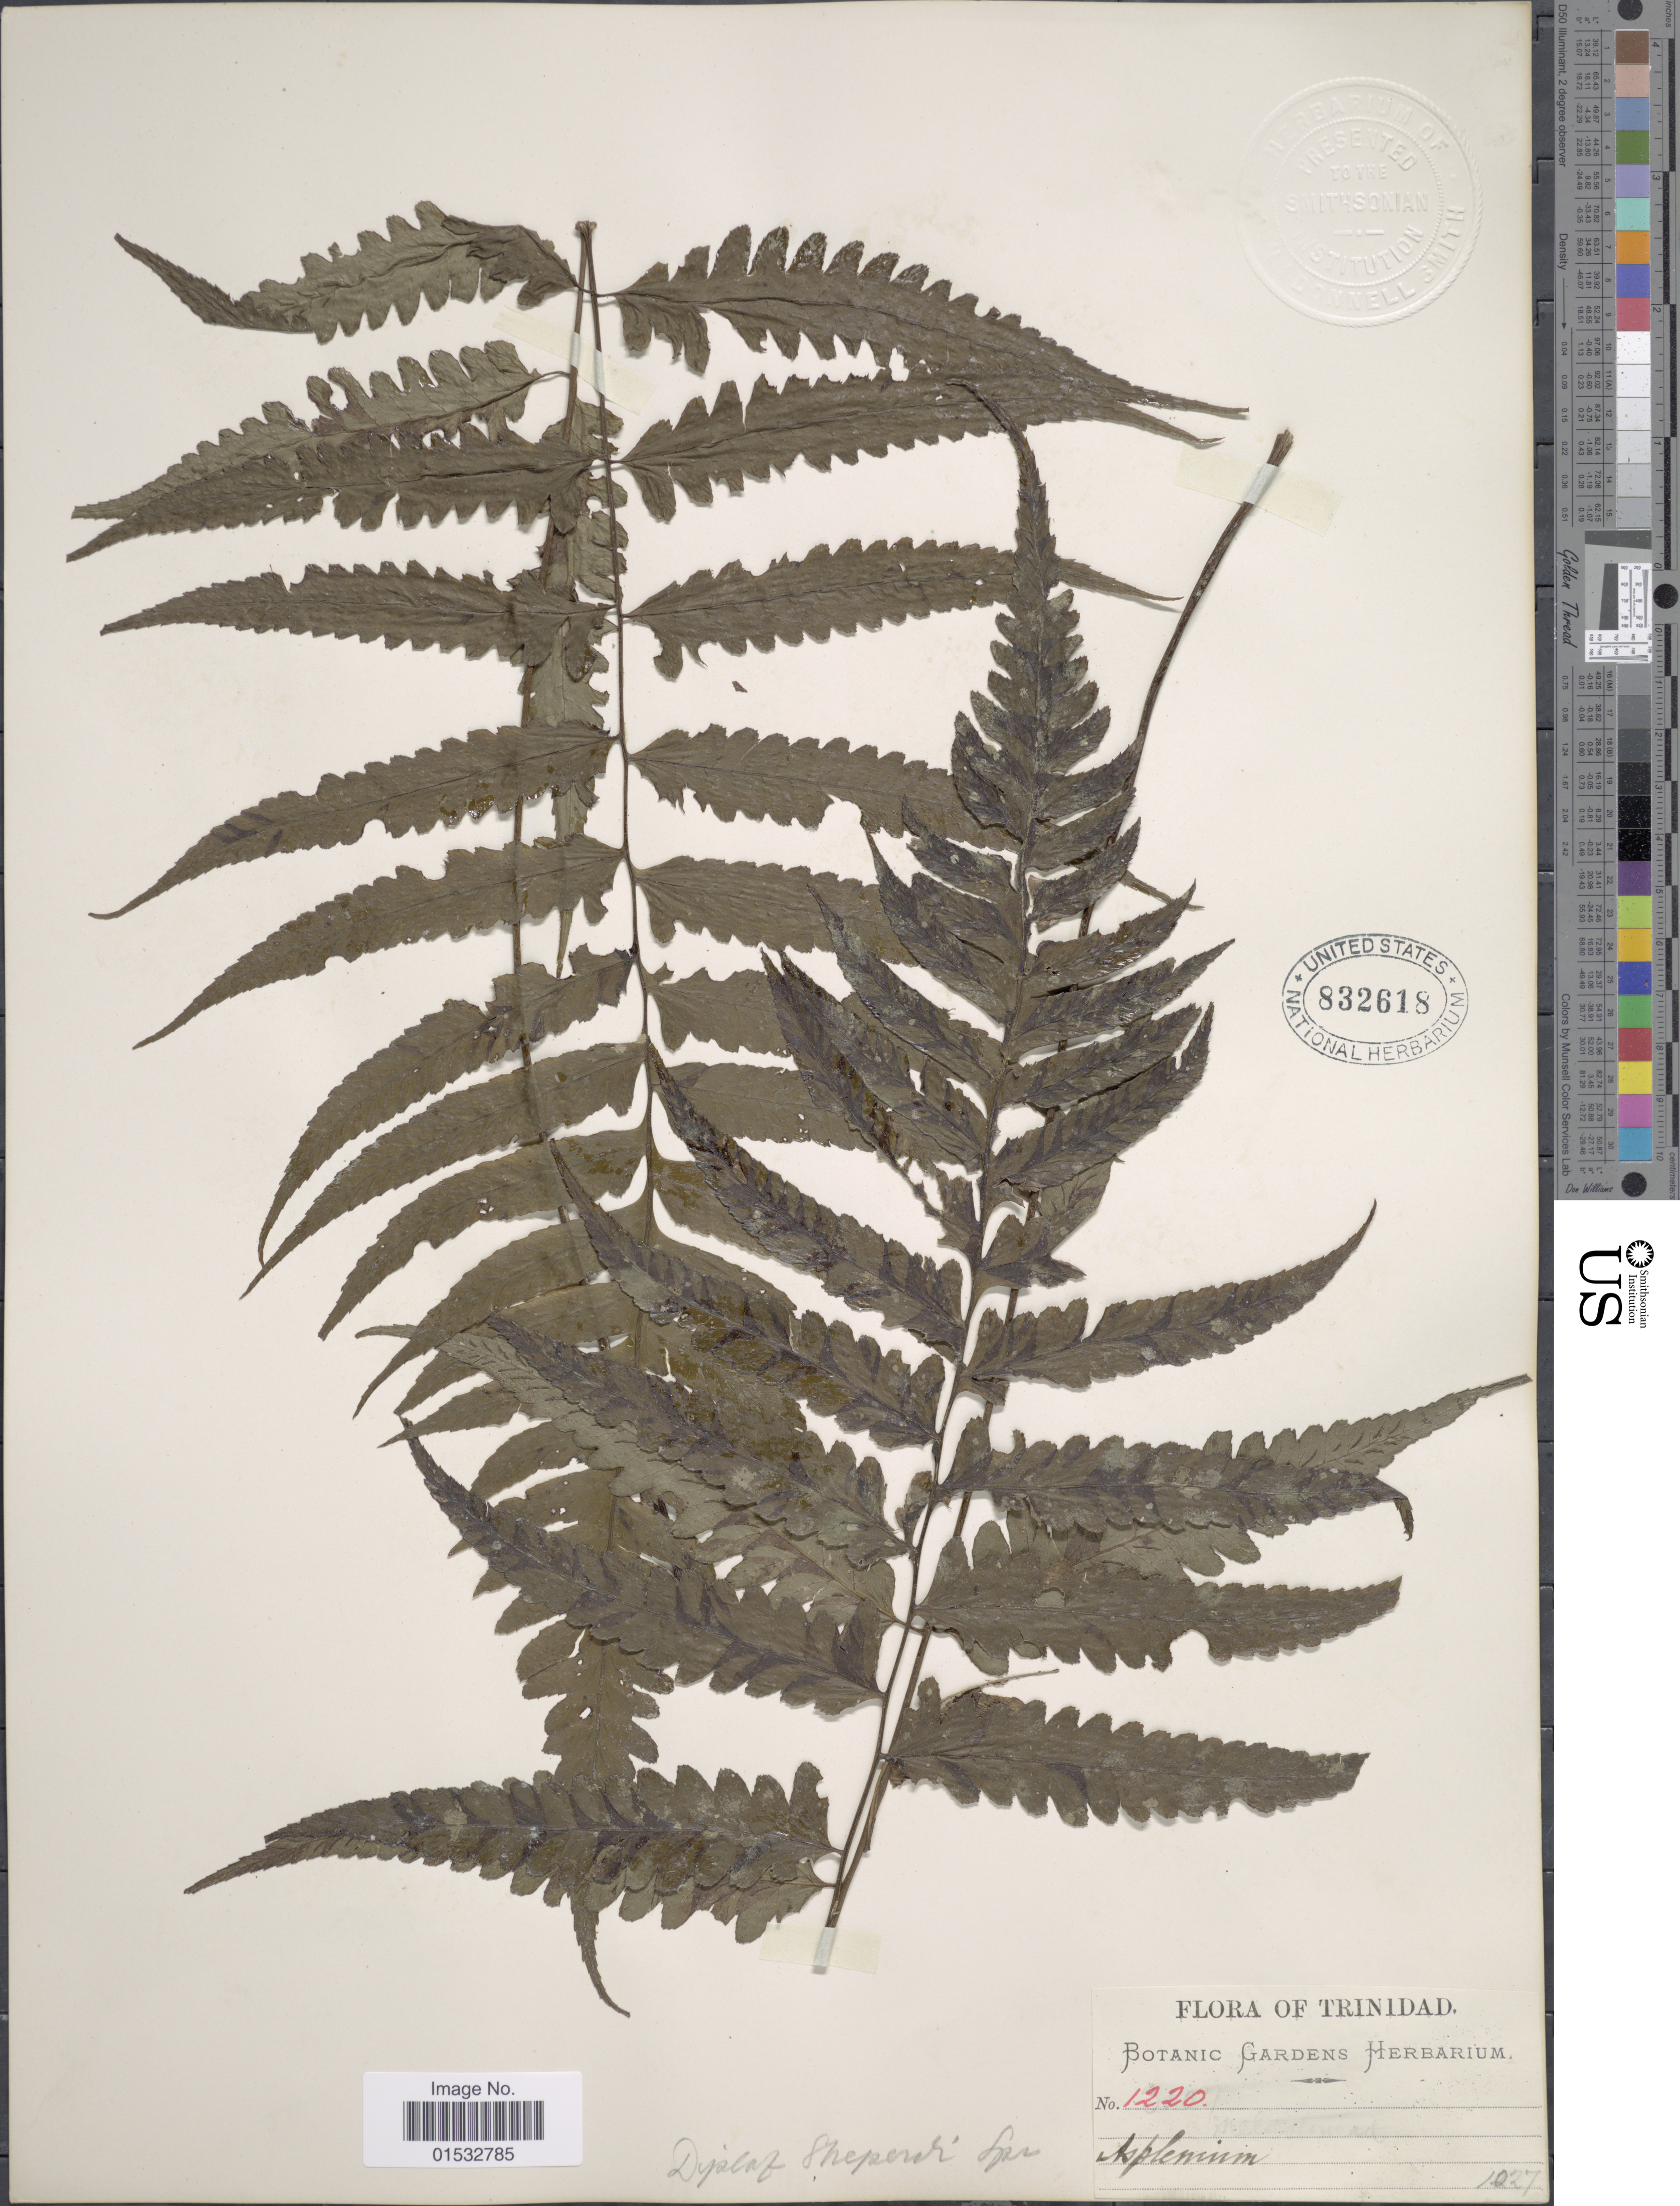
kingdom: Plantae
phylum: Tracheophyta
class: Polypodiopsida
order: Polypodiales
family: Athyriaceae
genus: Diplazium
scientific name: Diplazium cristatum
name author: (Desr.) Alston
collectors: Botanic Gardens Herbarium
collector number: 1220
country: Trinidad and Tobago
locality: Trinidad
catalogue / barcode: US 832618